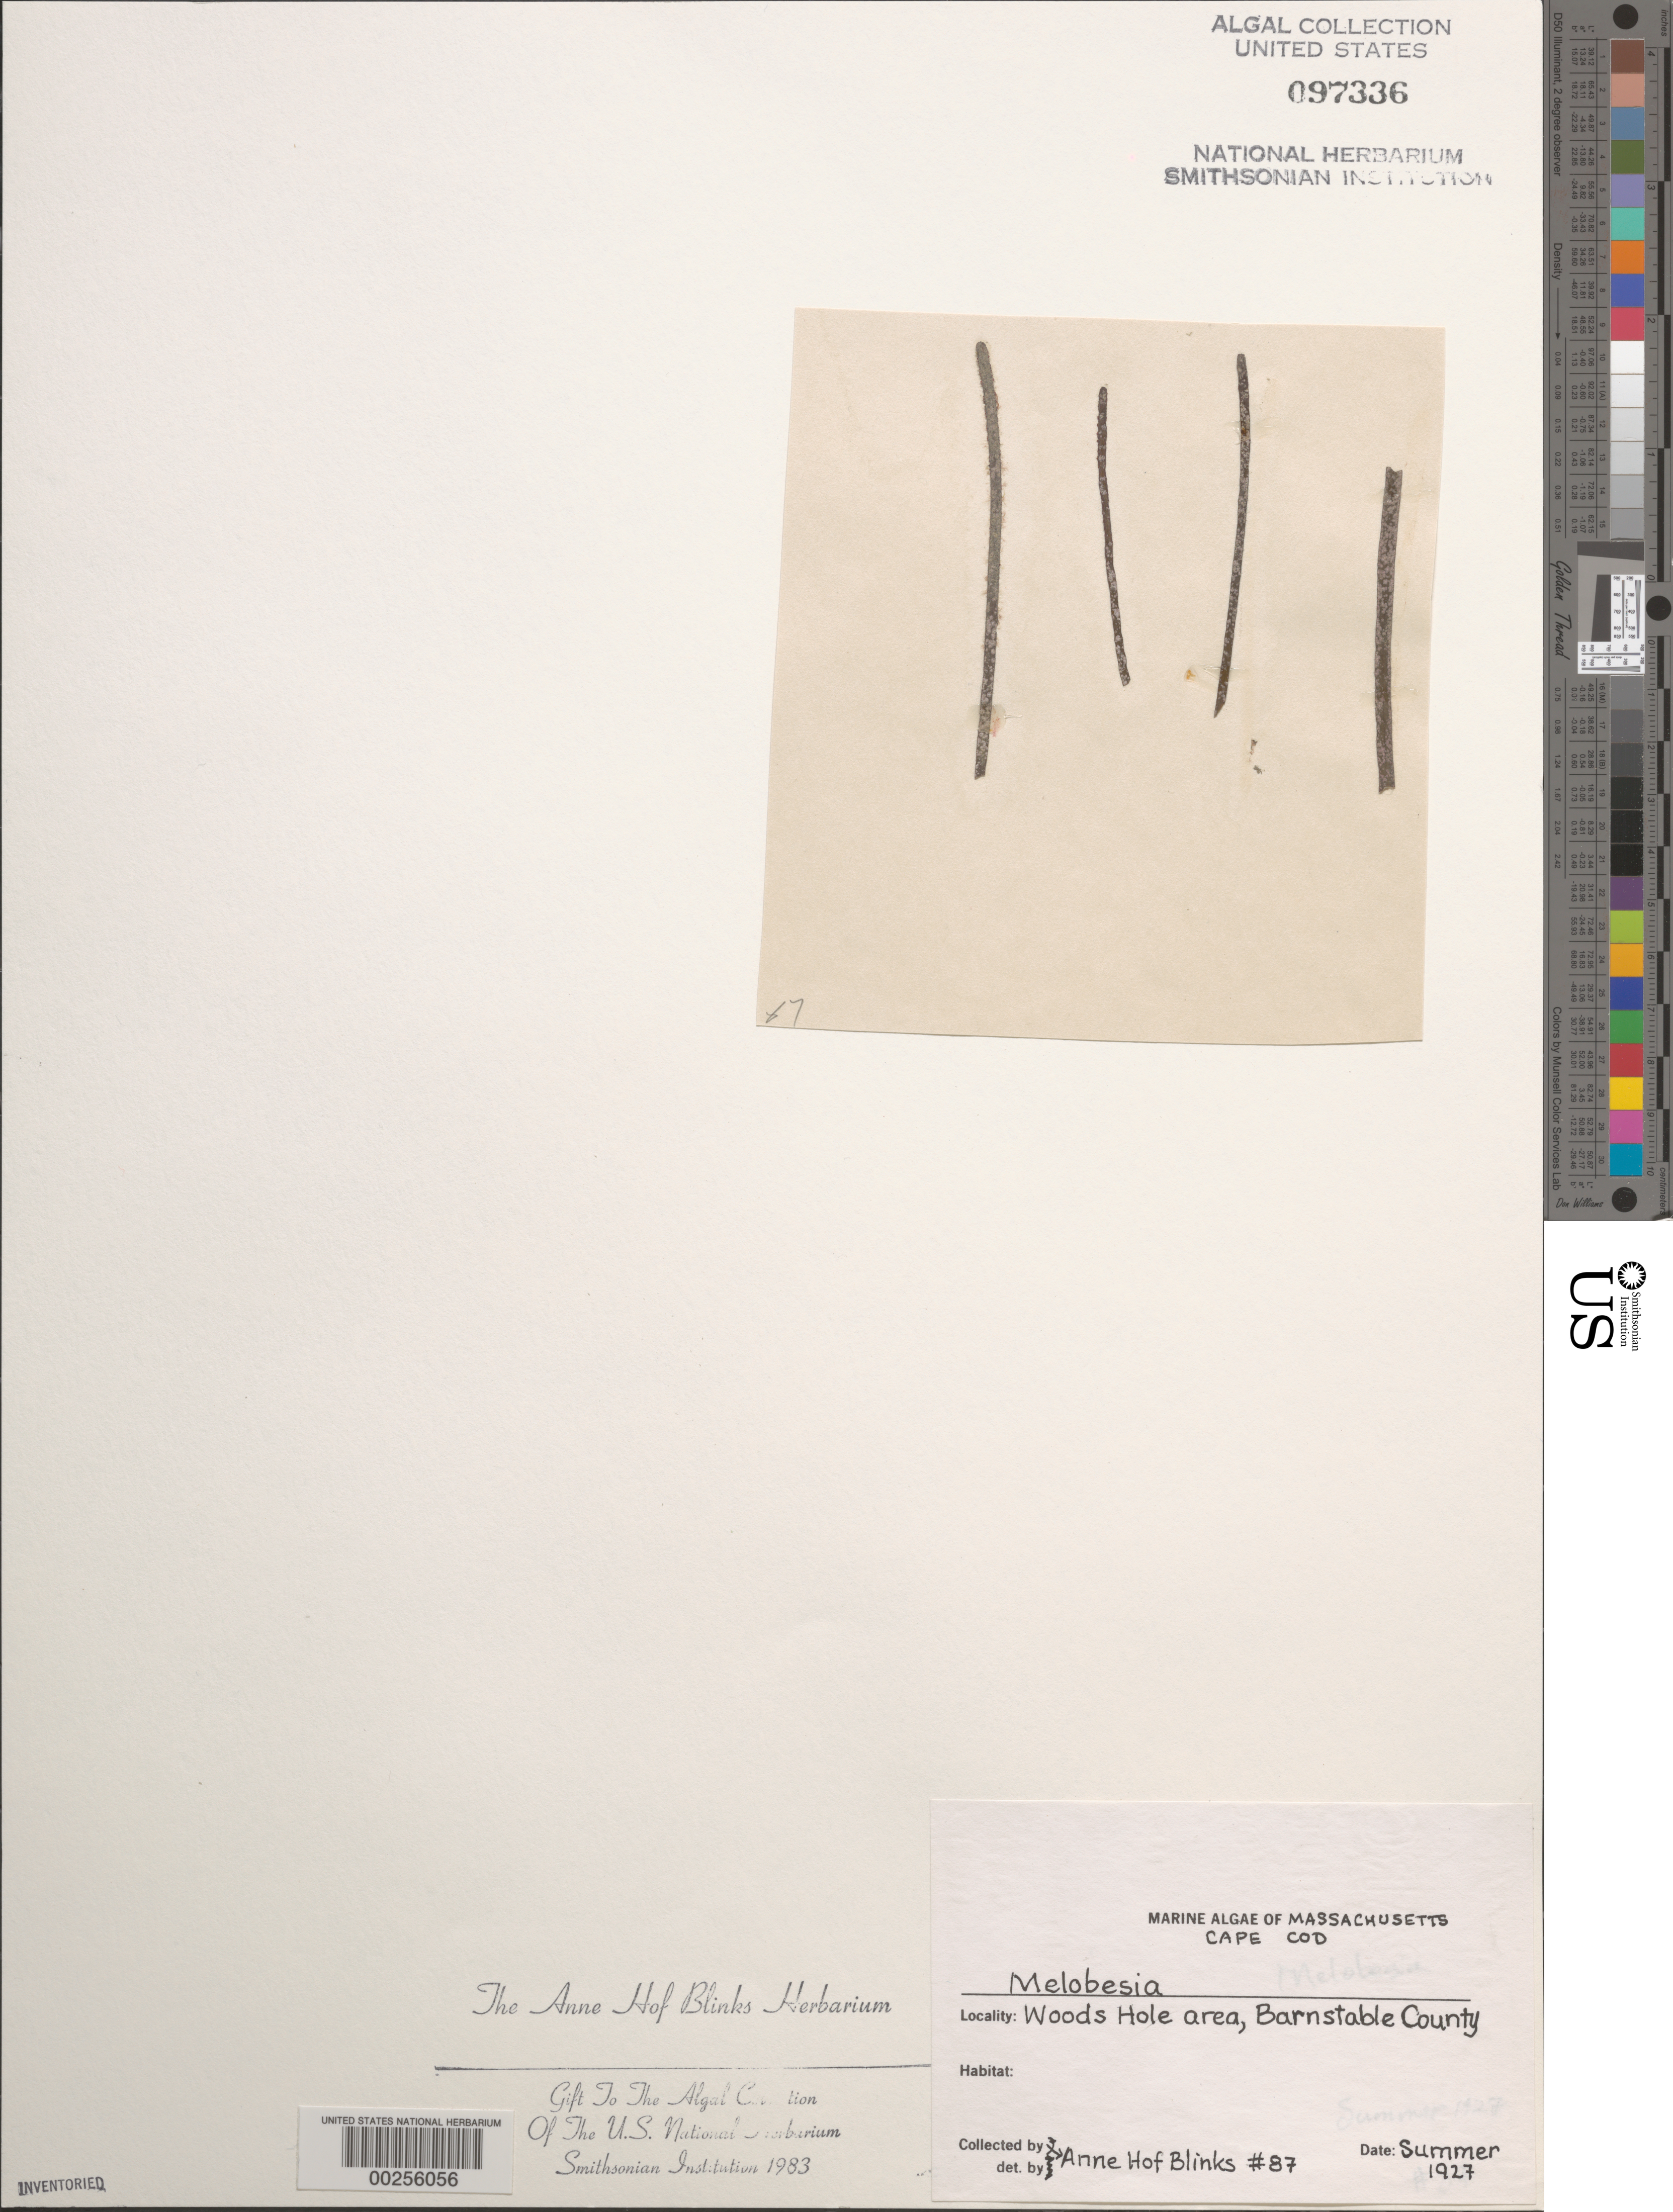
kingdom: Plantae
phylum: Rhodophyta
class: Florideophyceae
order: Corallinales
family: Hapalidiaceae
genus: Melobesia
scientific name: Melobesia sp.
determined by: Blinks, Anne Hof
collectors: A. Blinks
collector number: Ahb 87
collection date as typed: Sum 1927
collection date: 1927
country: United States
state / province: Massachusetts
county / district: Barnstable County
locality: Woods Hole area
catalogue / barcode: US 97336